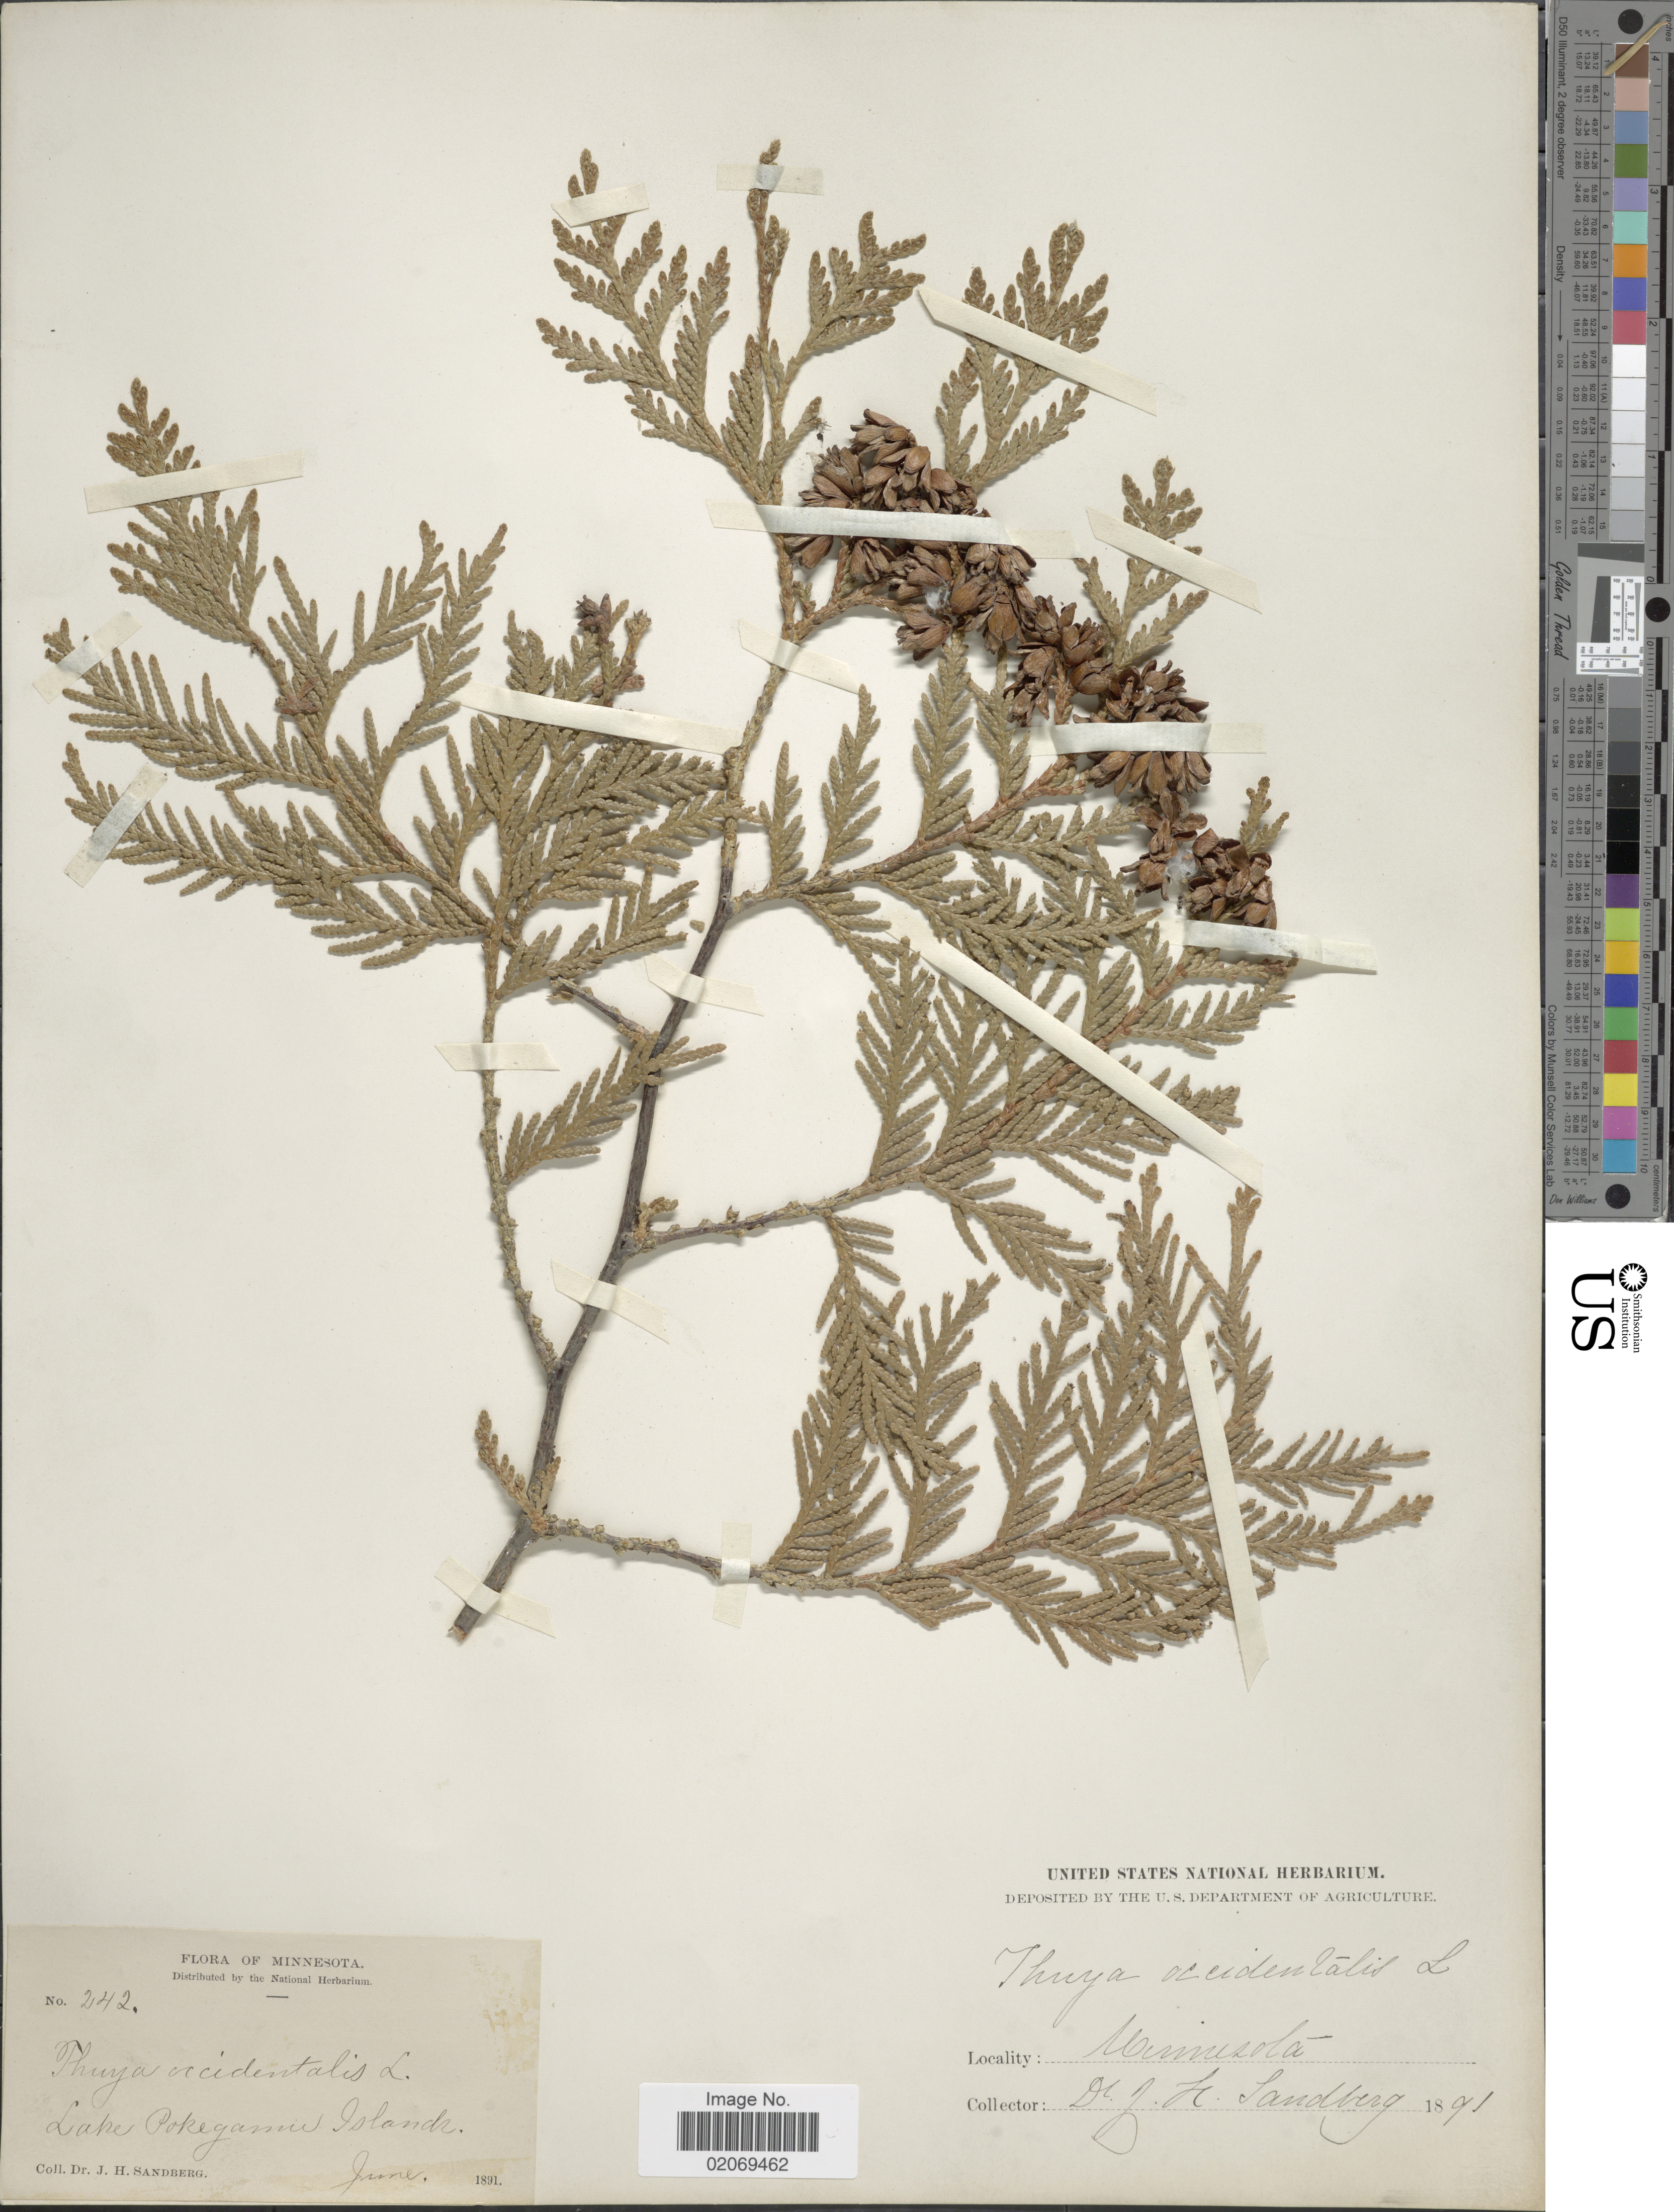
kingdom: Plantae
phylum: Tracheophyta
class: Pinopsida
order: Pinales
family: Cupressaceae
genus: Thuja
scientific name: Thuja occidentalis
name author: L.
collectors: J. H. Sandberg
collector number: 242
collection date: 1891-06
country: United States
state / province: Minnesota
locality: Lake Pokegamu Islands